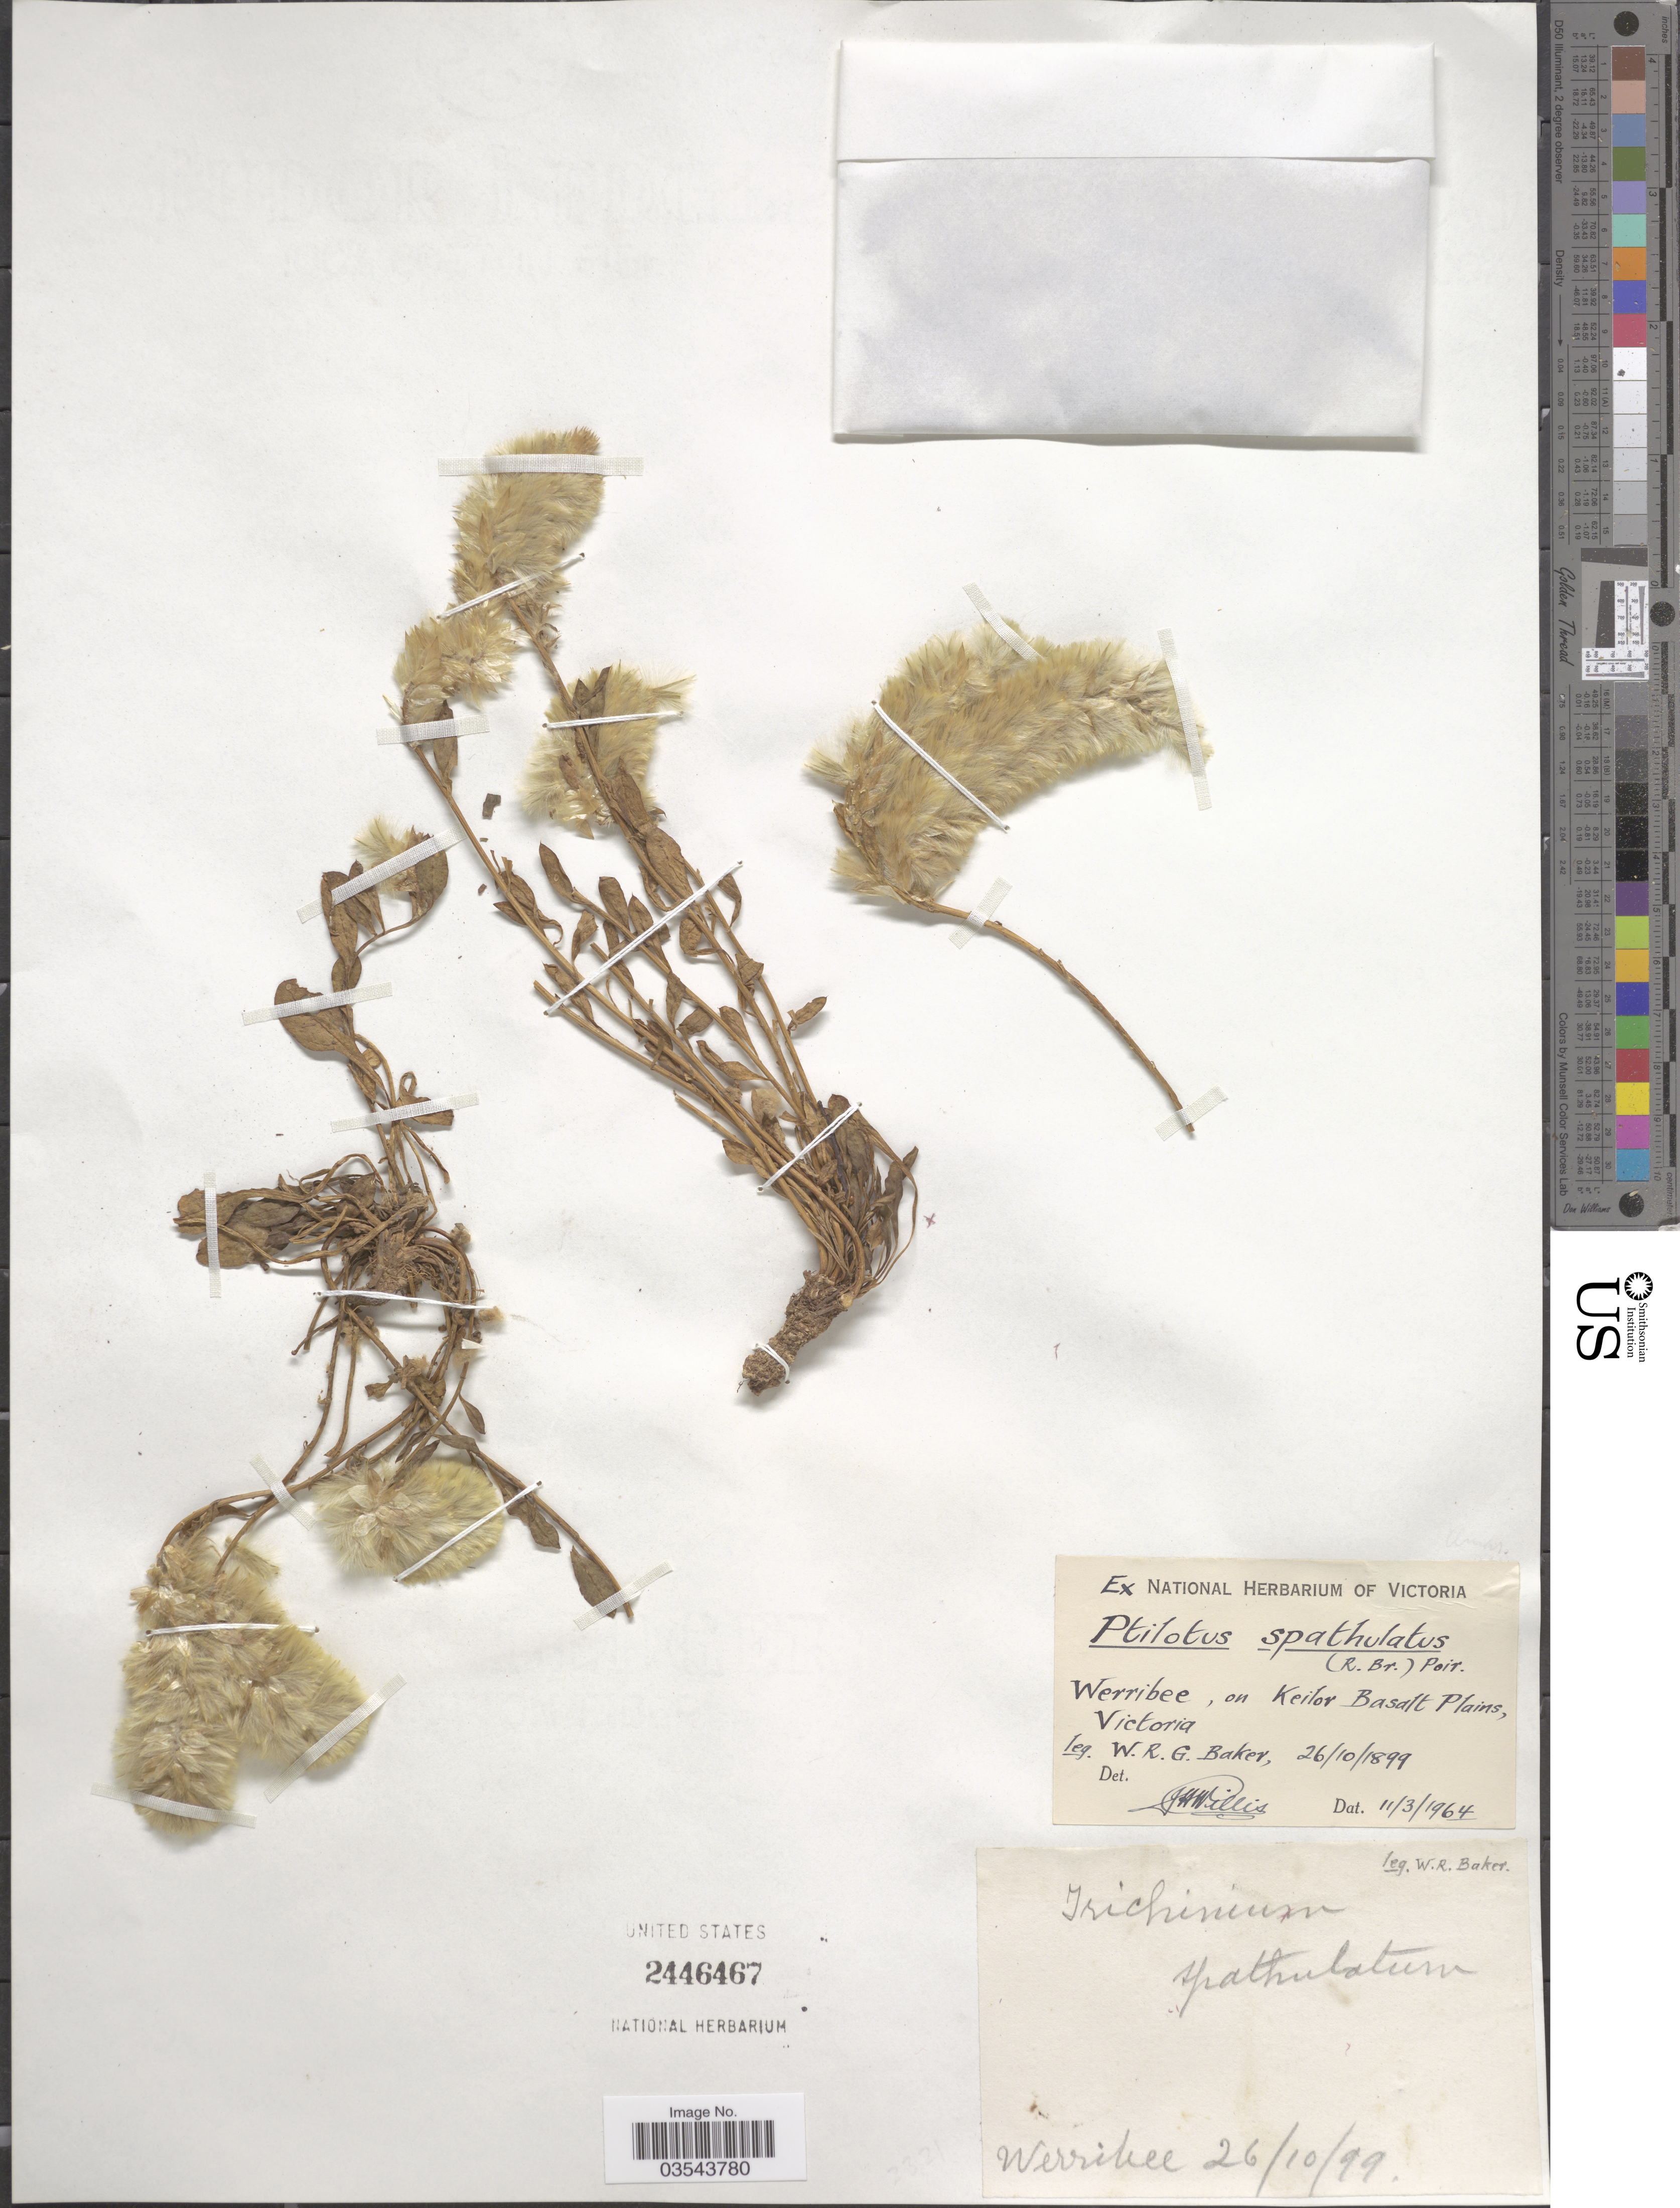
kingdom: Plantae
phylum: Tracheophyta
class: Magnoliopsida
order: Caryophyllales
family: Amaranthaceae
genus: Ptilotus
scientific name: Ptilotus spathulatus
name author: (R. Br.) F. Muell.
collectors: W. Baker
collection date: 1899-10-26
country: Australia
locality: Werribee, on Keilor Basalt Plains, Victoria.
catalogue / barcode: US 2446467